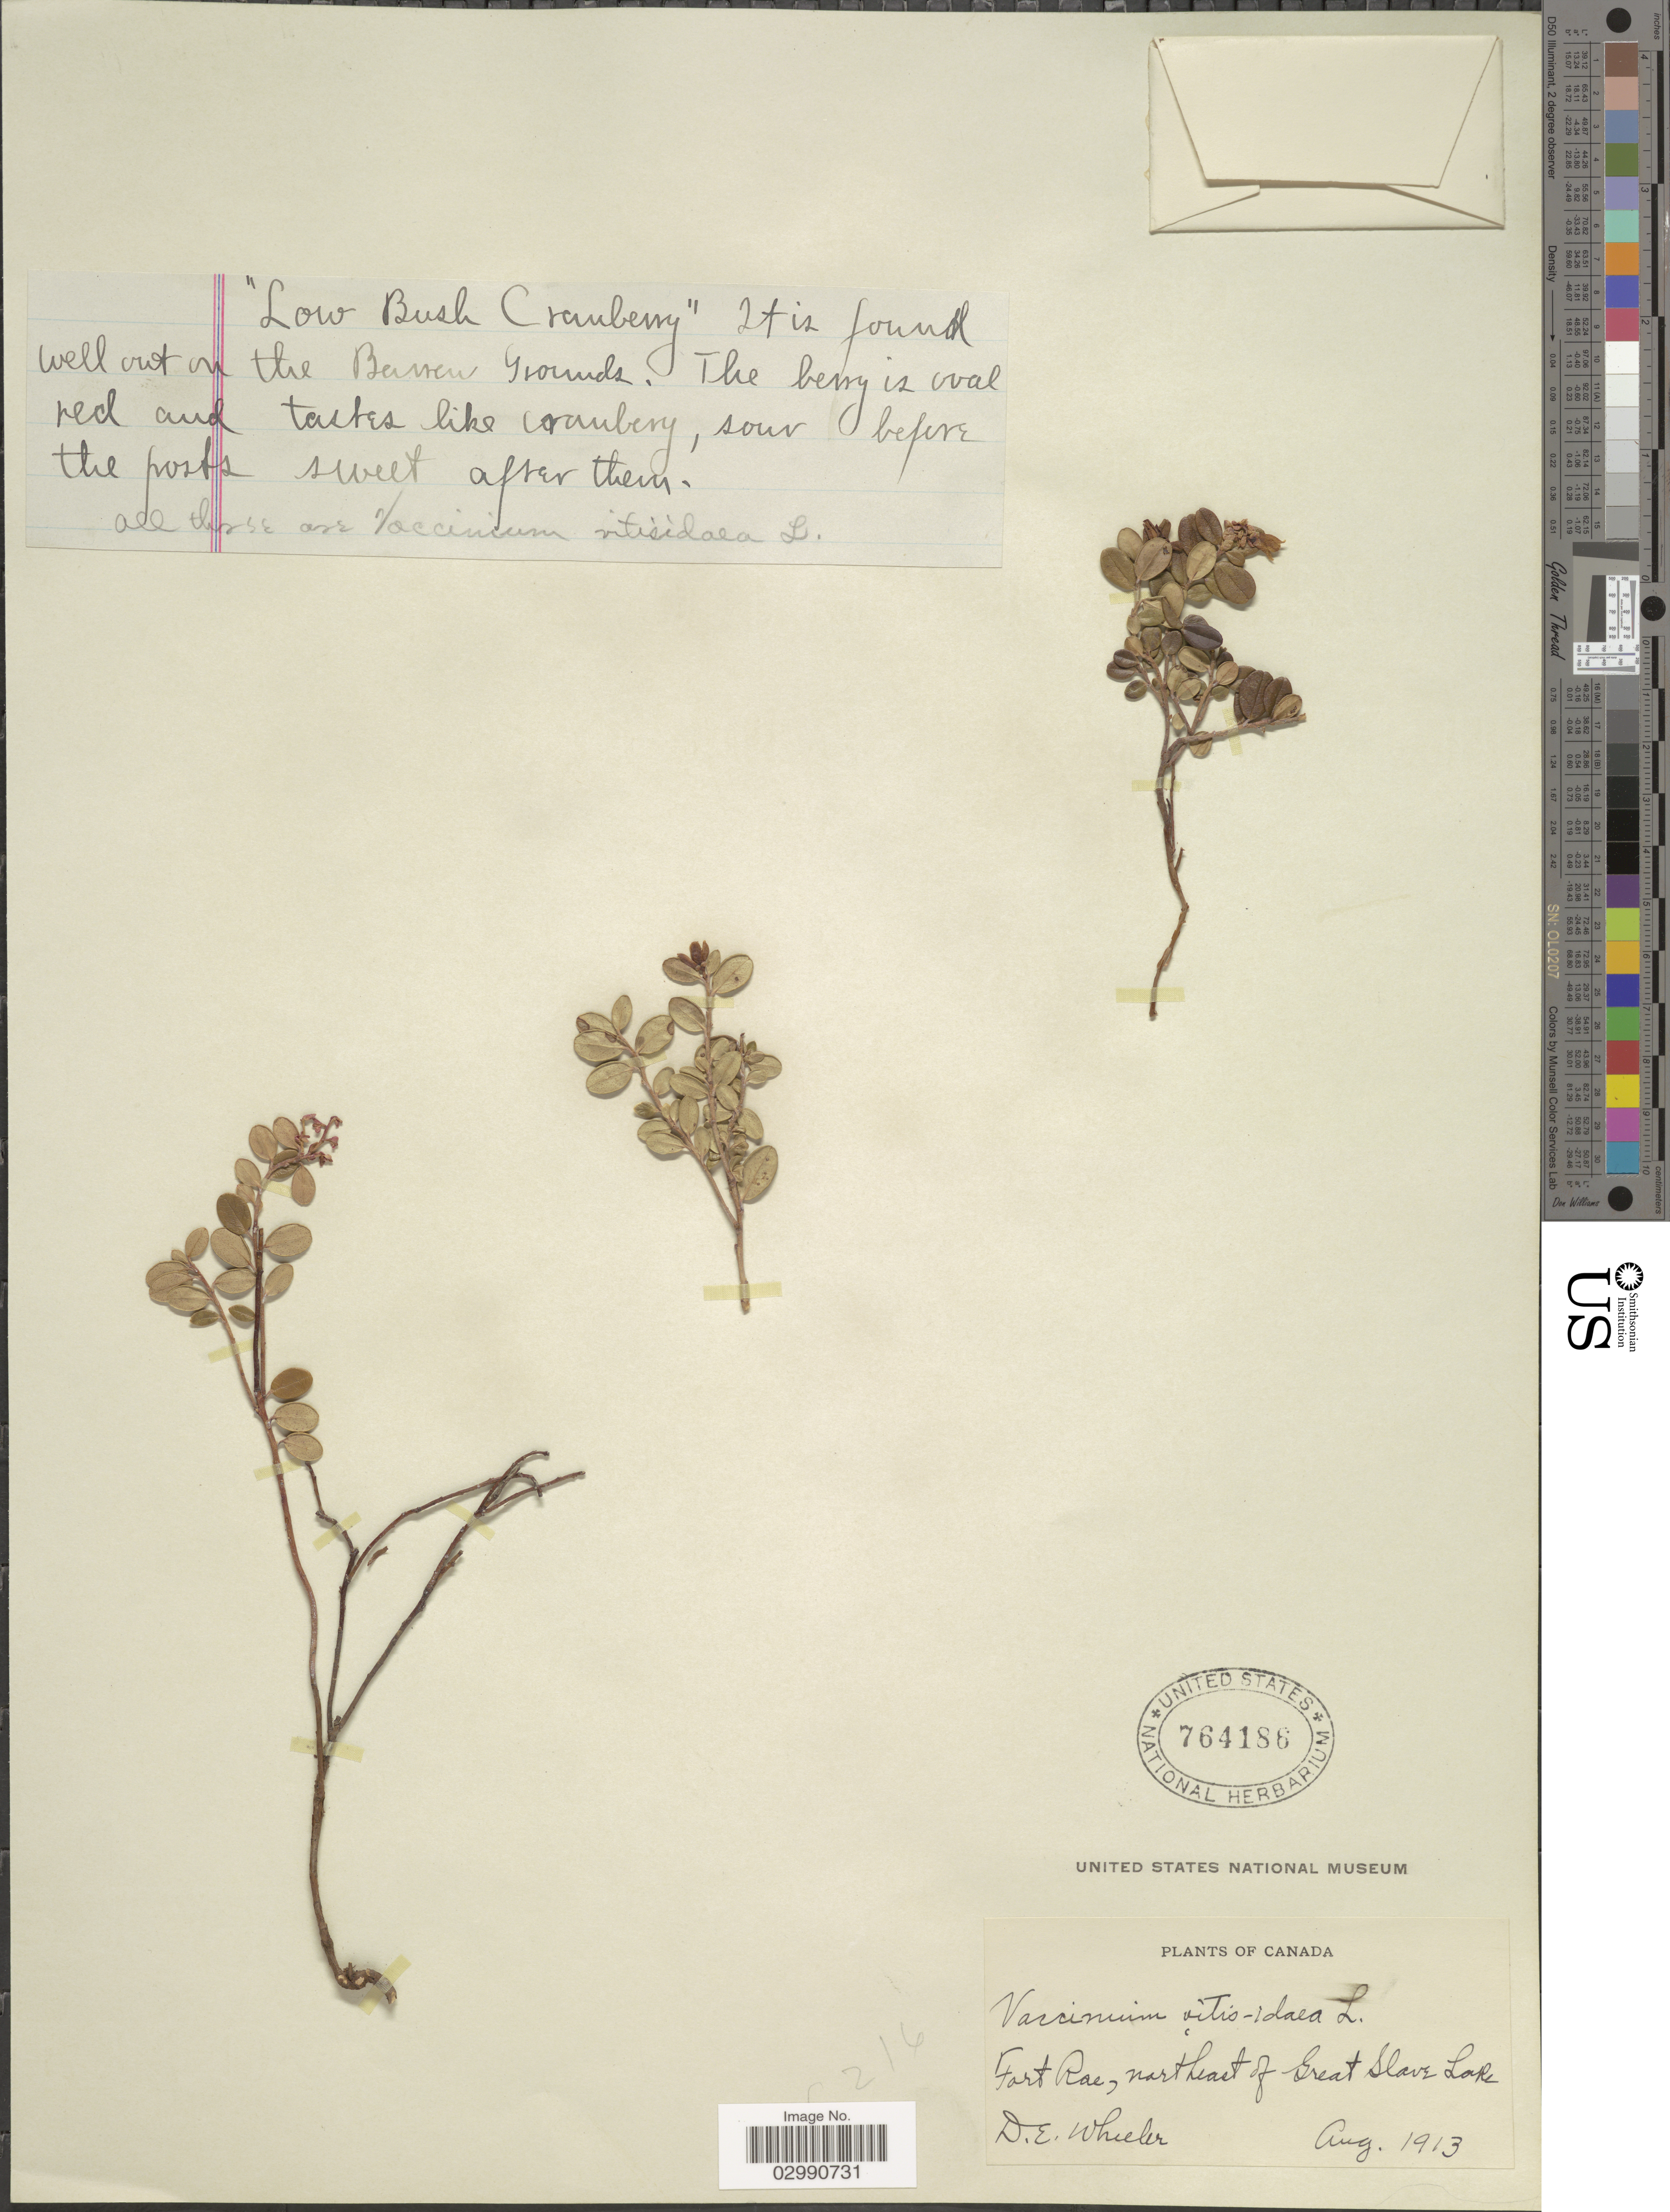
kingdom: Plantae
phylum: Tracheophyta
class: Magnoliopsida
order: Ericales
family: Ericaceae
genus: Vaccinium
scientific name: Vaccinium vitis-idaea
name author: L.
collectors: D. Wheeler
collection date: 1913-08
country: Canada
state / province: Northwest Territories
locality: Fort Rae, northeast of Great Slave Lake.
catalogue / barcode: US 764186